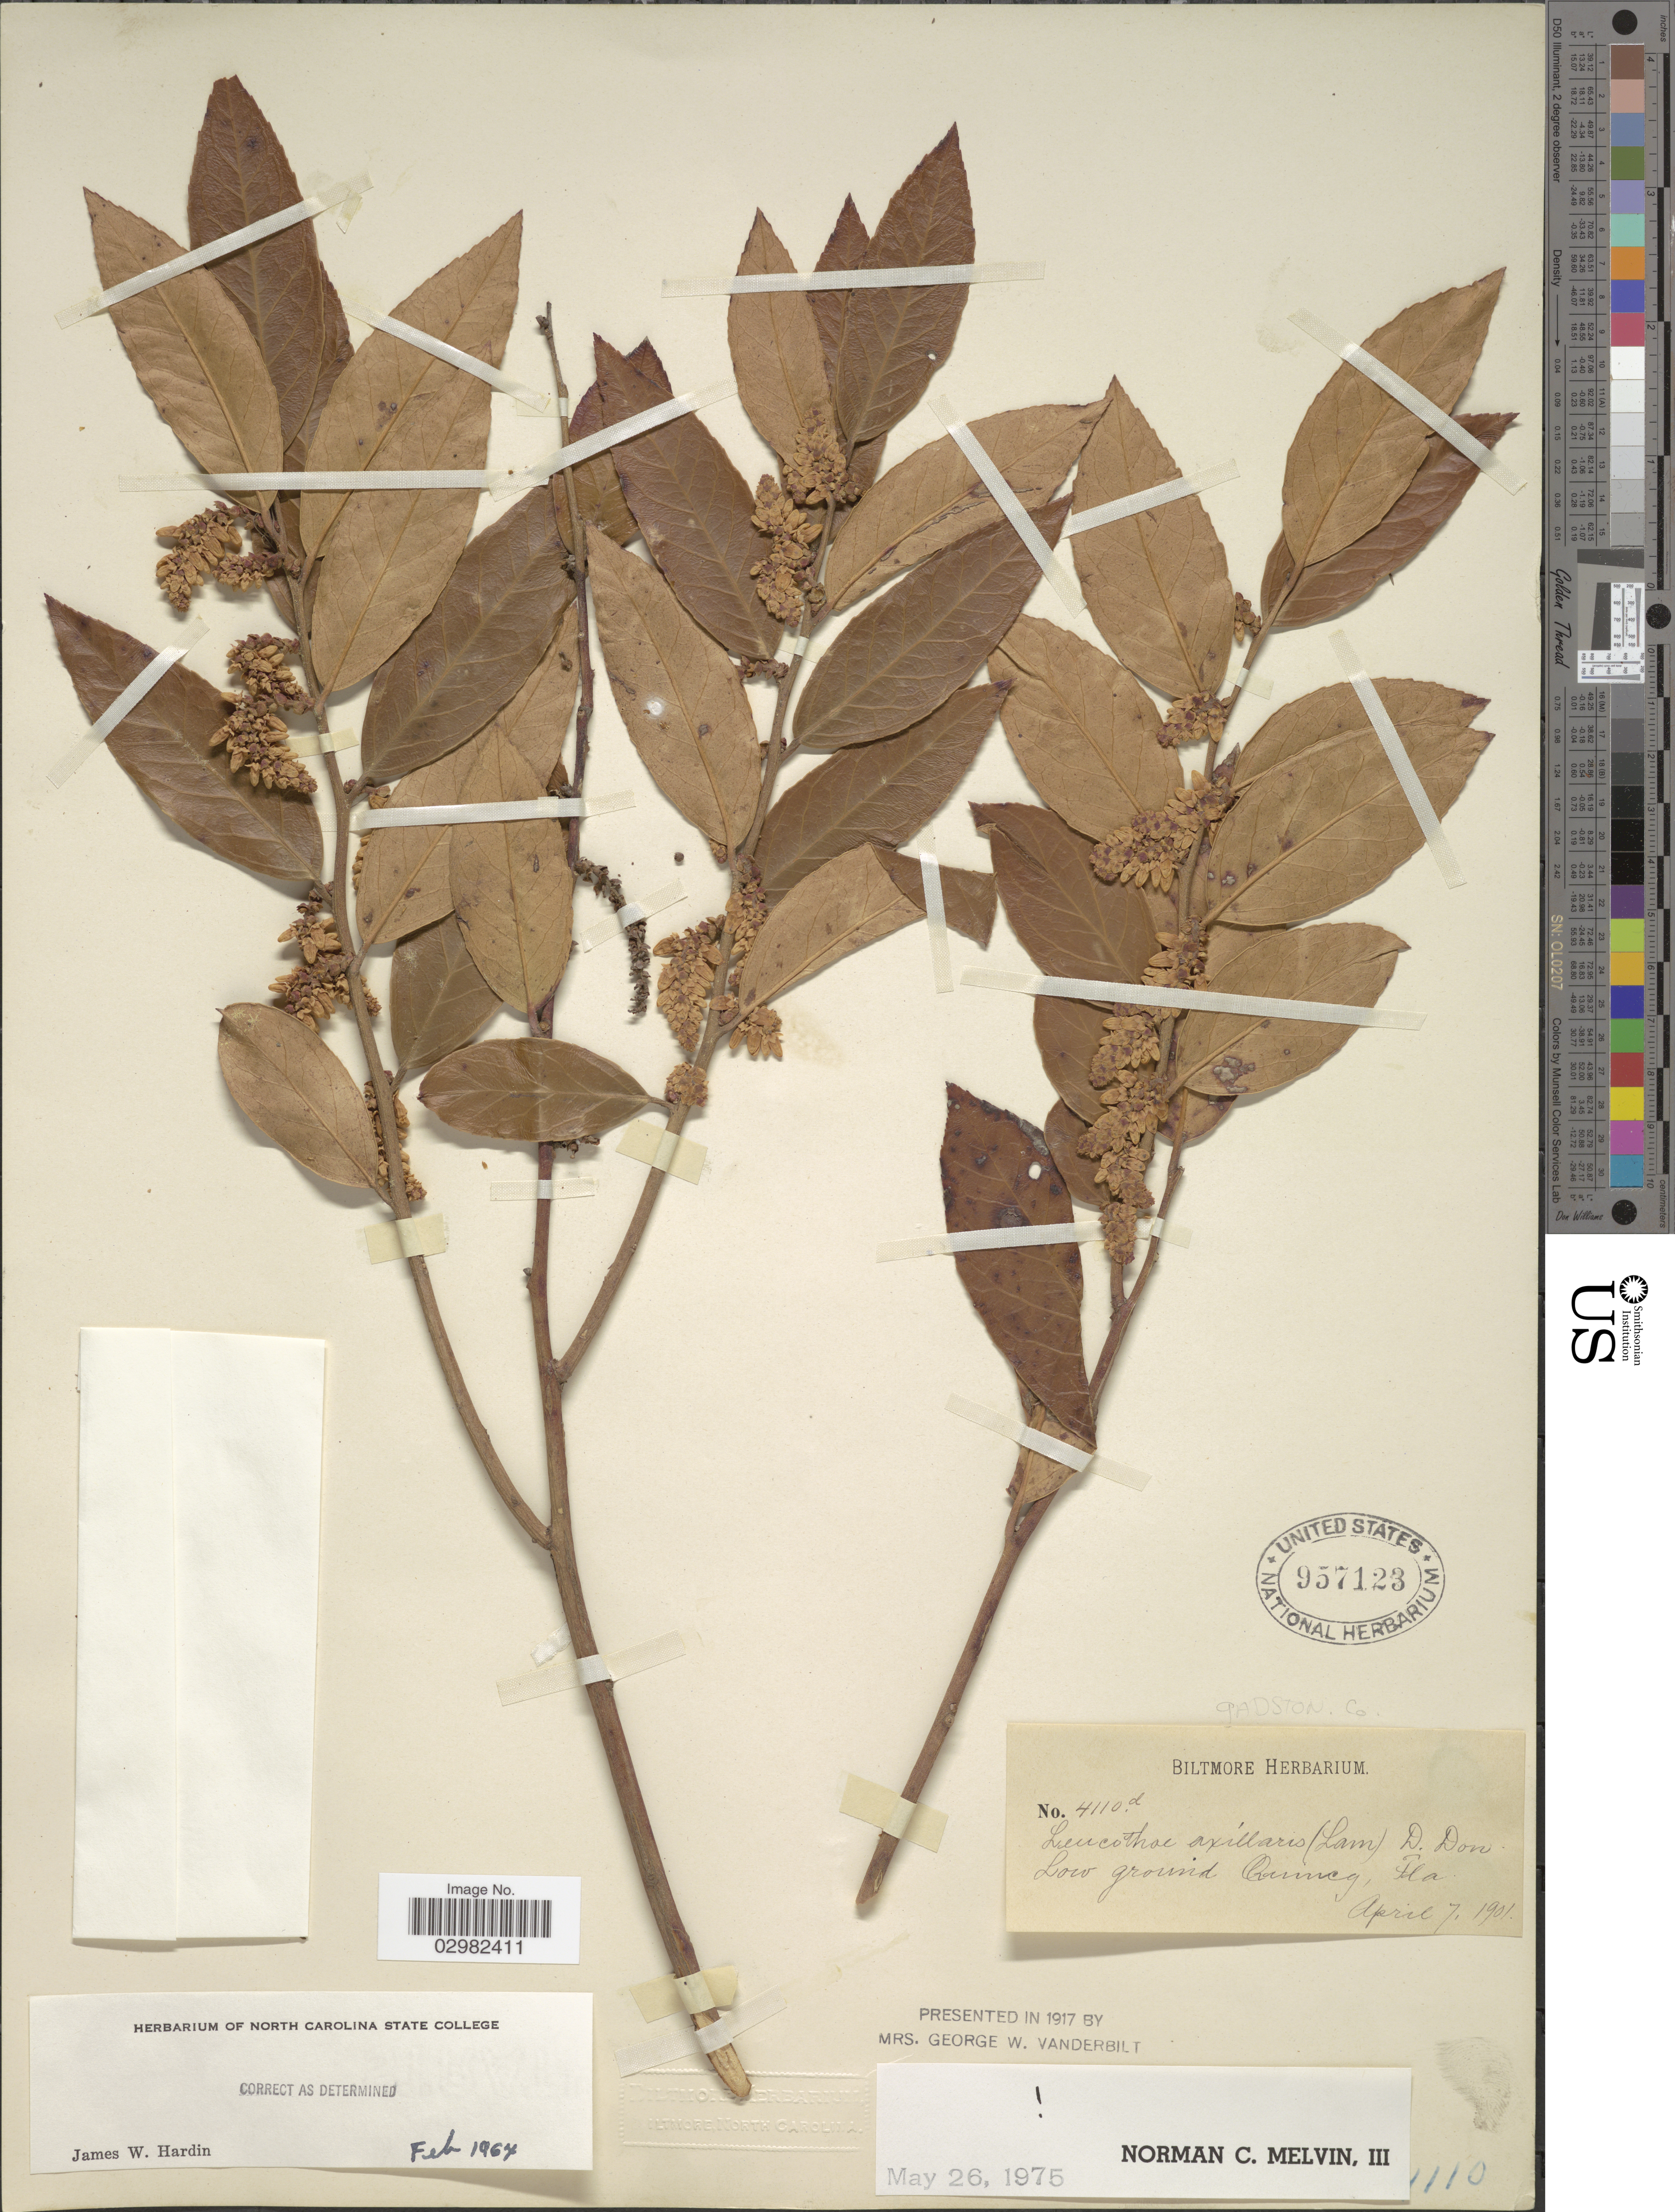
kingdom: Plantae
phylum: Tracheophyta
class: Magnoliopsida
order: Ericales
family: Ericaceae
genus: Leucothoe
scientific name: Leucothoë axillaris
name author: (Lam.) D. Don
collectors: ex herb. Biltmore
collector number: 4110d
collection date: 1901-04-07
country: United States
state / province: Florida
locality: Gadston Co., Low ground Quincy, Fla.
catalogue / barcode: US 957123